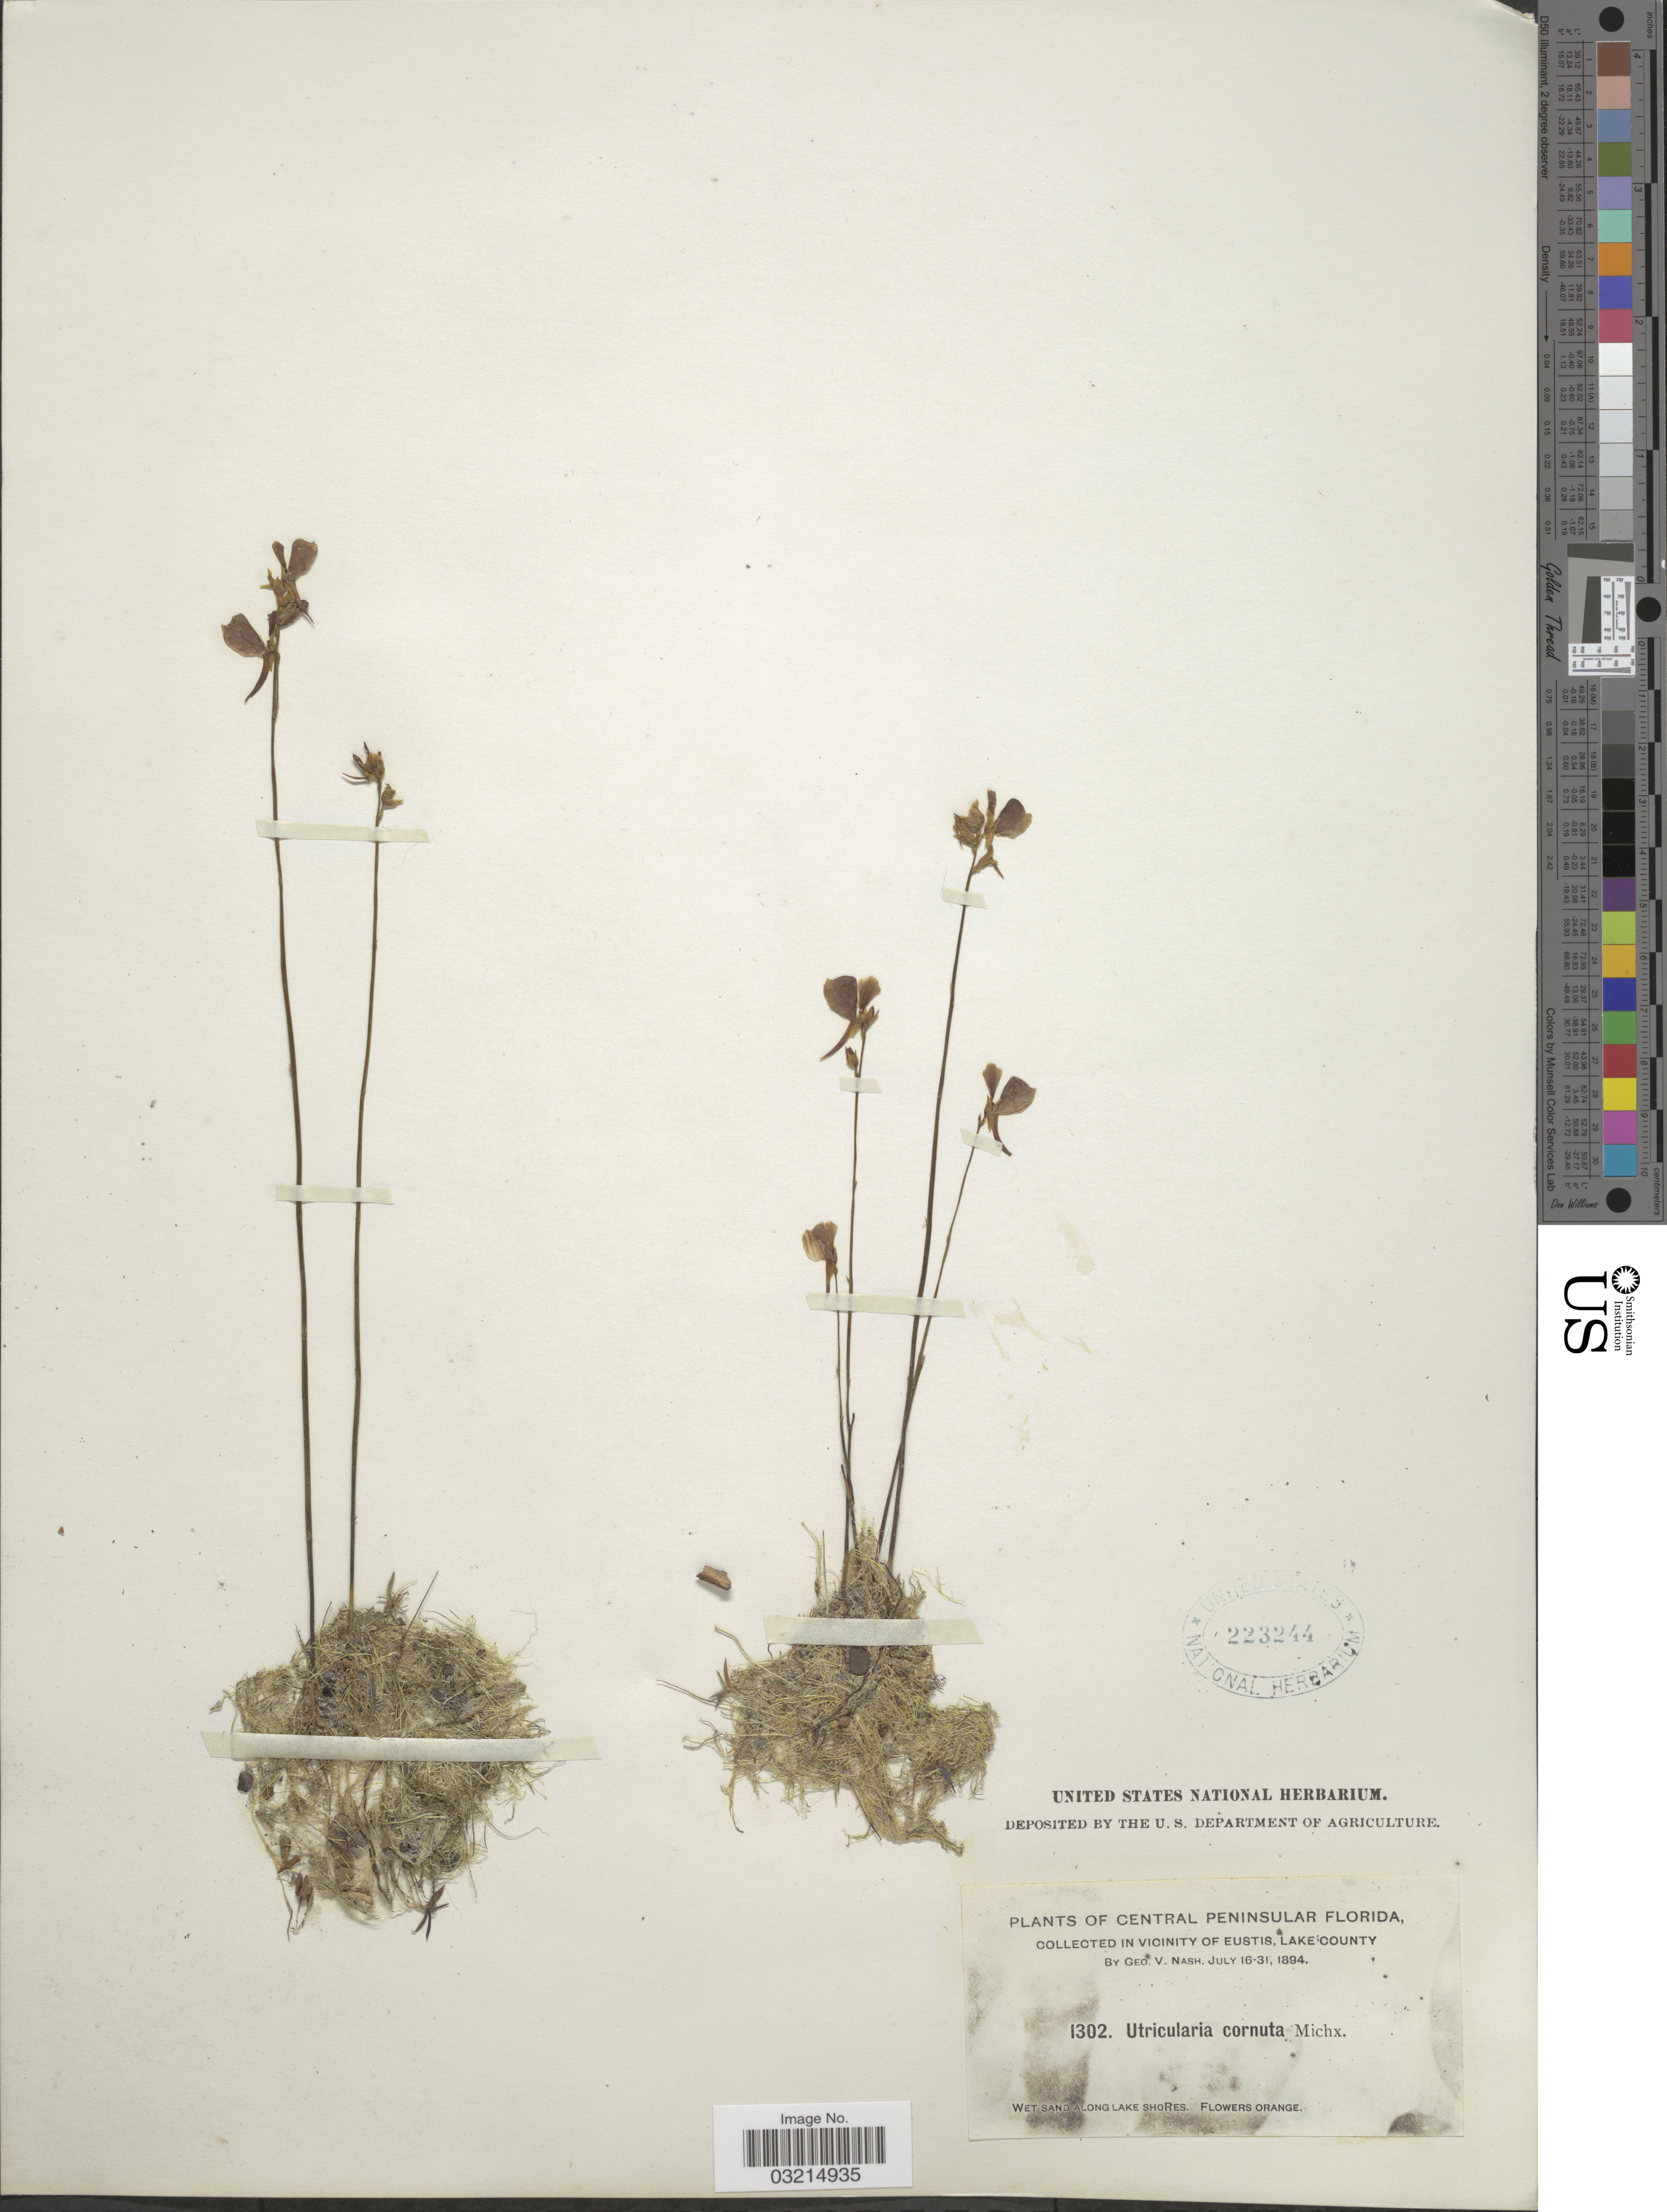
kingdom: Plantae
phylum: Tracheophyta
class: Magnoliopsida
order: Lamiales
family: Lentibulariaceae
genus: Utricularia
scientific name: Utricularia cornuta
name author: Michx.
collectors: G. V. Nash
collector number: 1302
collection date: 1894-07-16/1894-07-31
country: United States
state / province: Florida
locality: Central Peninsular Florida, in vicinity of Eustis, Lake County.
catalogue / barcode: US 223244